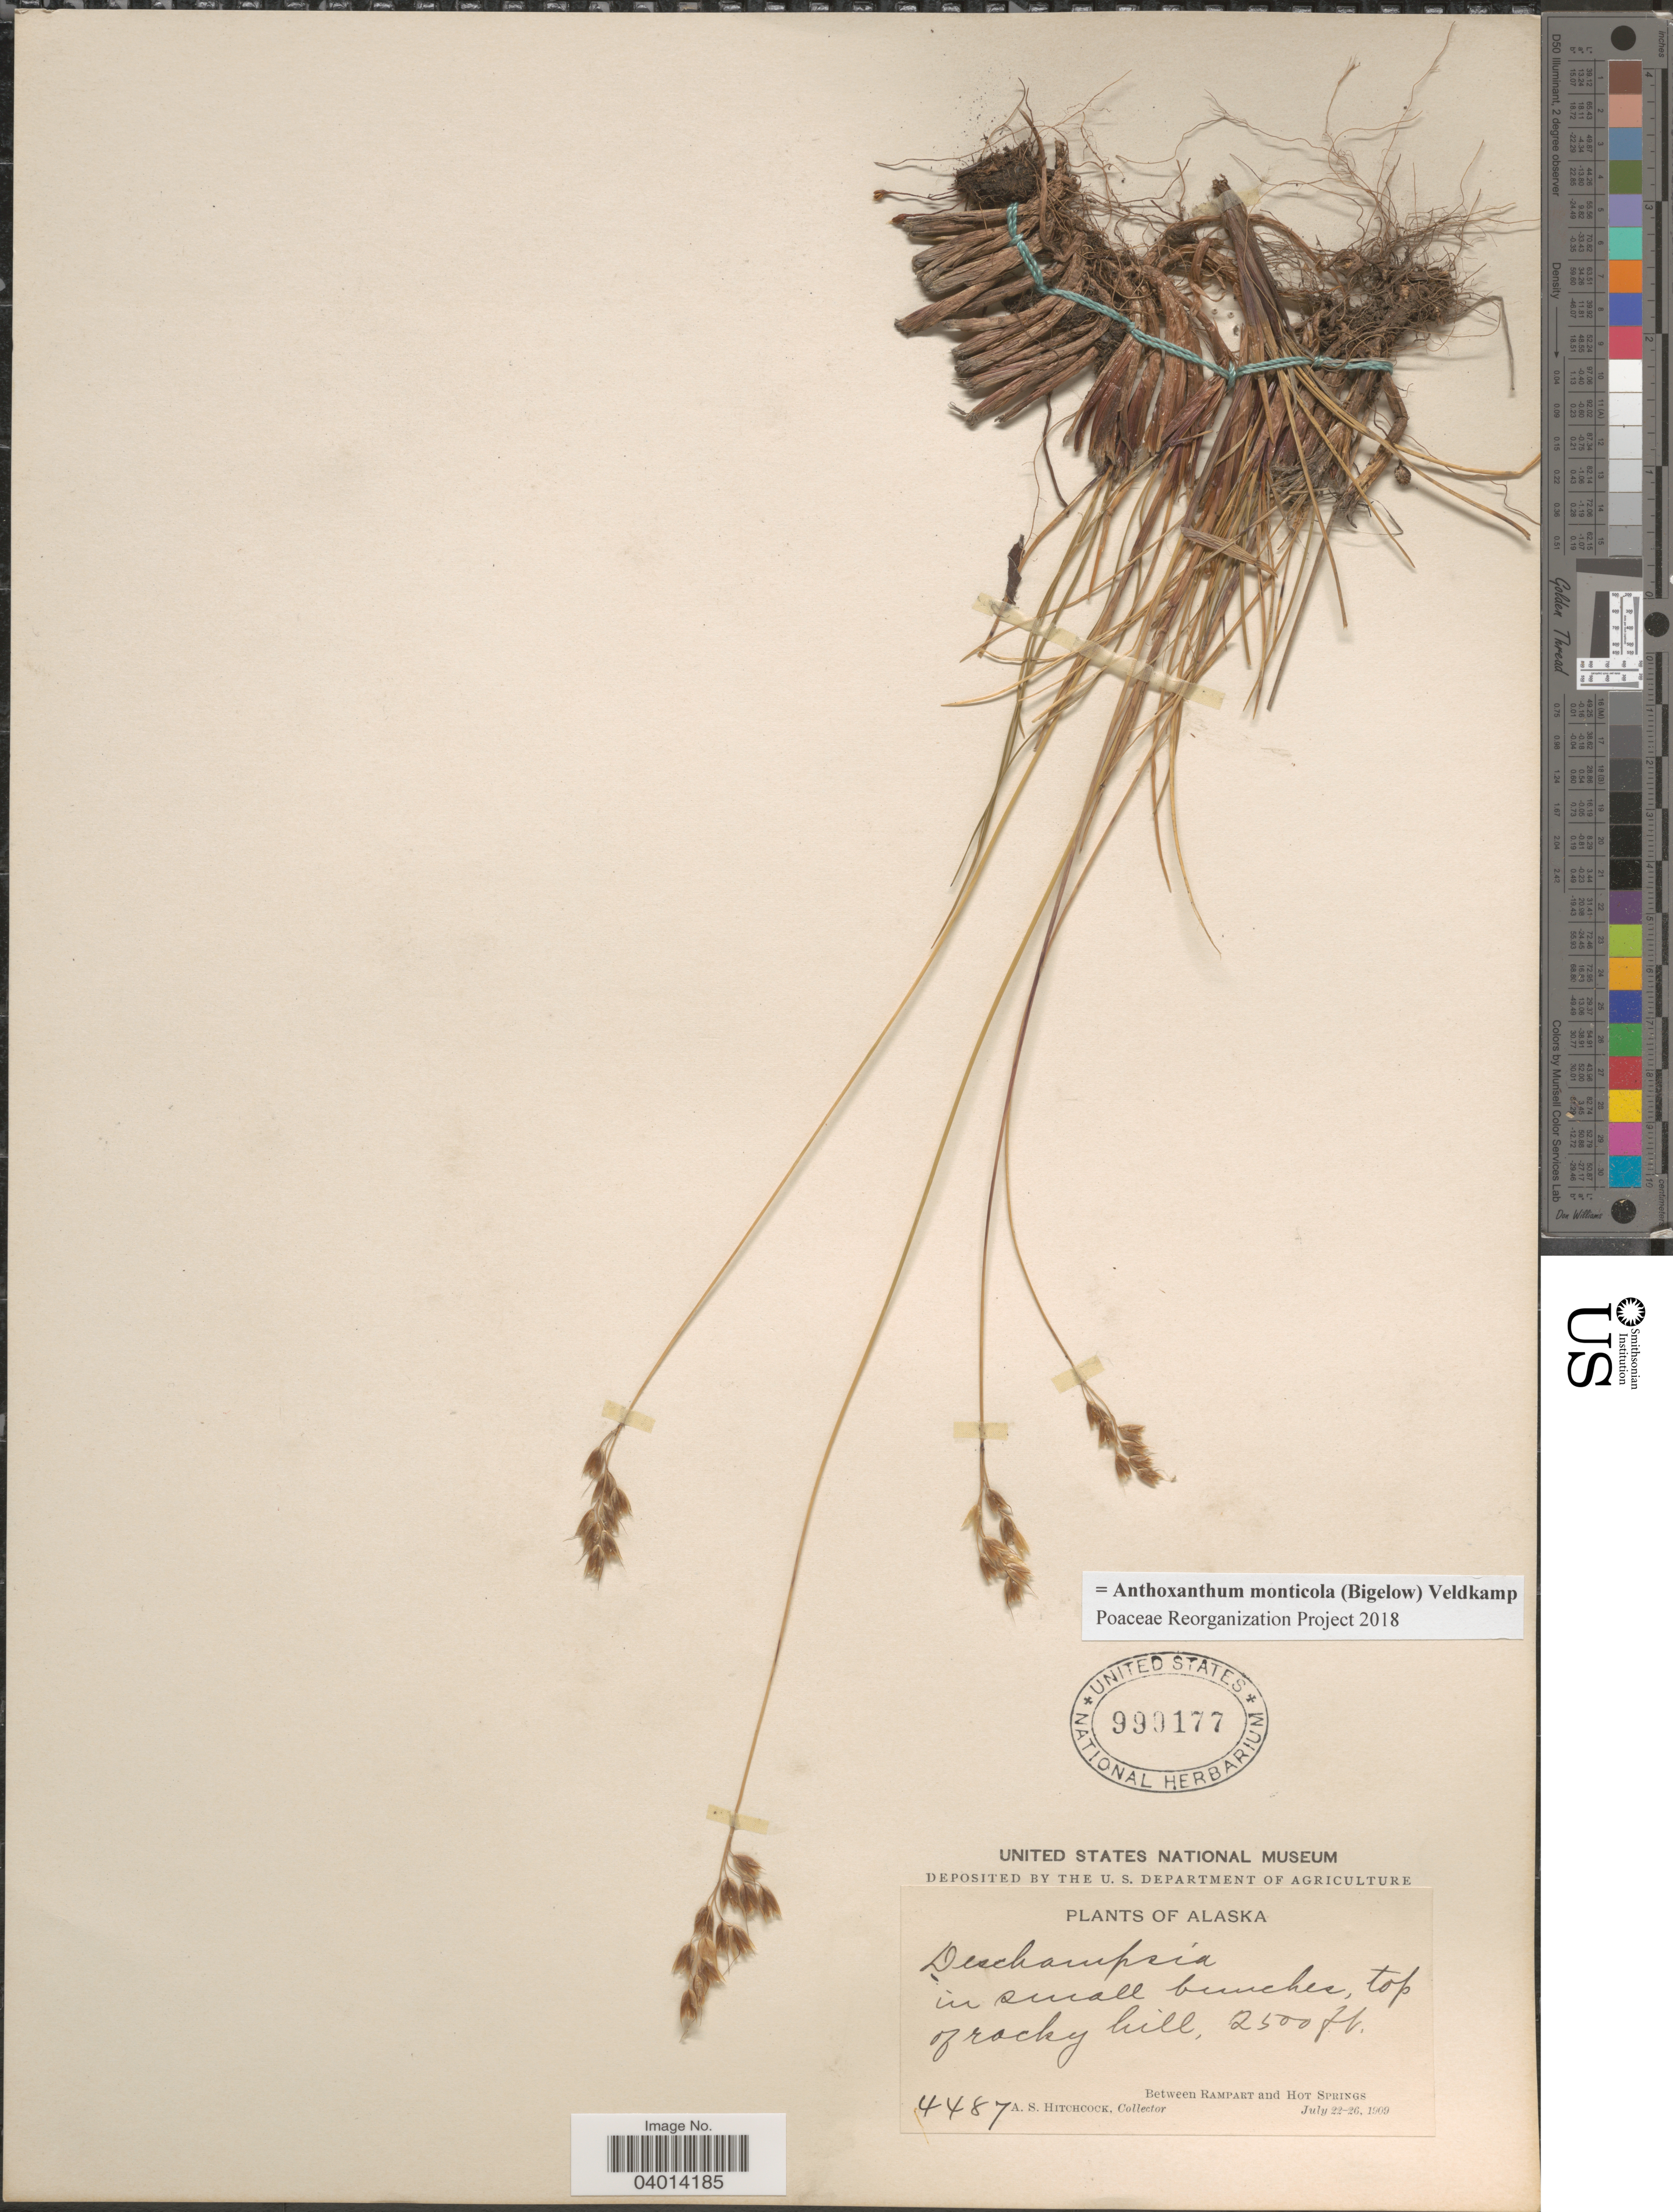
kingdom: Plantae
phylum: Tracheophyta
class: Liliopsida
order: Poales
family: Poaceae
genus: Anthoxanthum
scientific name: Anthoxanthum monticola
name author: (Bigelow) Veldkamp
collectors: A. S. Hitchcock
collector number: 4487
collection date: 1909-07-22/1909-07-26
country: United States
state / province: Alaska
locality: Between Rampart and Hot Springs.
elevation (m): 762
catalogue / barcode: US 990177